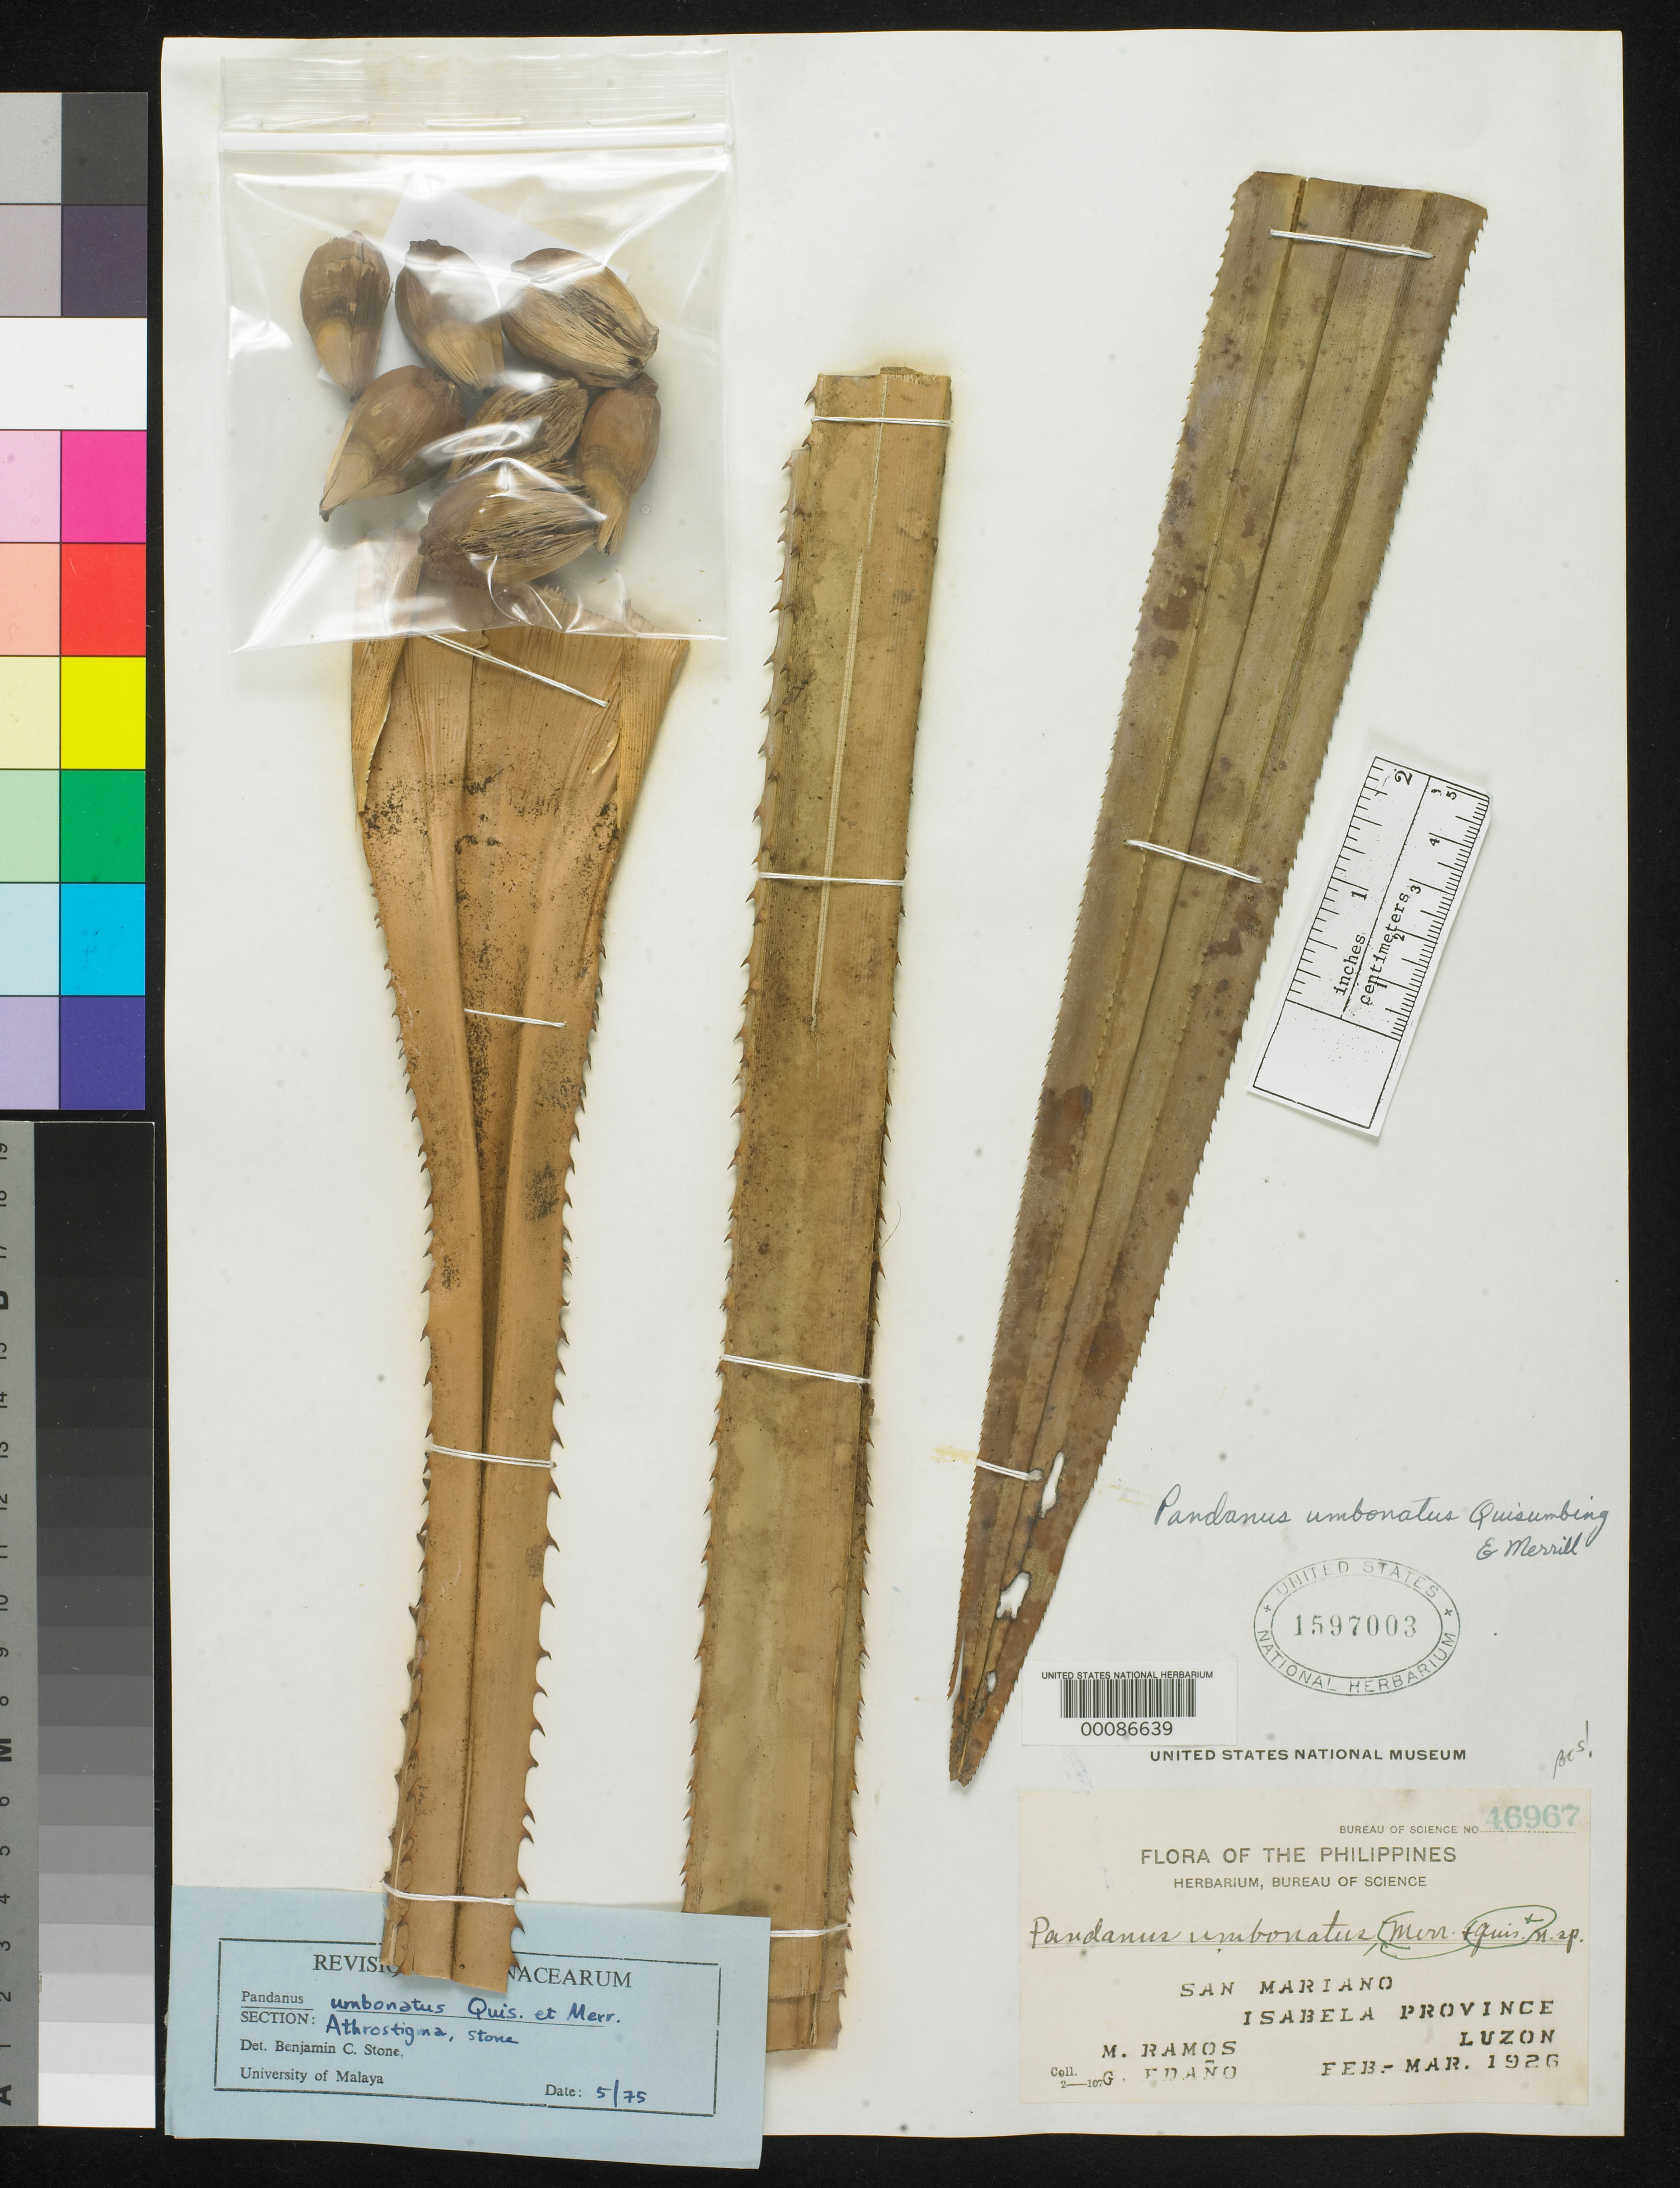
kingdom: Plantae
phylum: Tracheophyta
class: Liliopsida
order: Pandanales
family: Pandanaceae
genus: Pandanus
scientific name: Pandanus umbonatus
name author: Quisumb. & Merr.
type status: Isotype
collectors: M. Ramos & G. E. Edaño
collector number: Bur. Sci. 46967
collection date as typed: Feb 1926 to -- Mar 1926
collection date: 1926-02/1926-03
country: Philippines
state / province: Cagayan Valley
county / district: Isabela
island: Luzon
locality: San Mariano.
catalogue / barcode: US 1597003